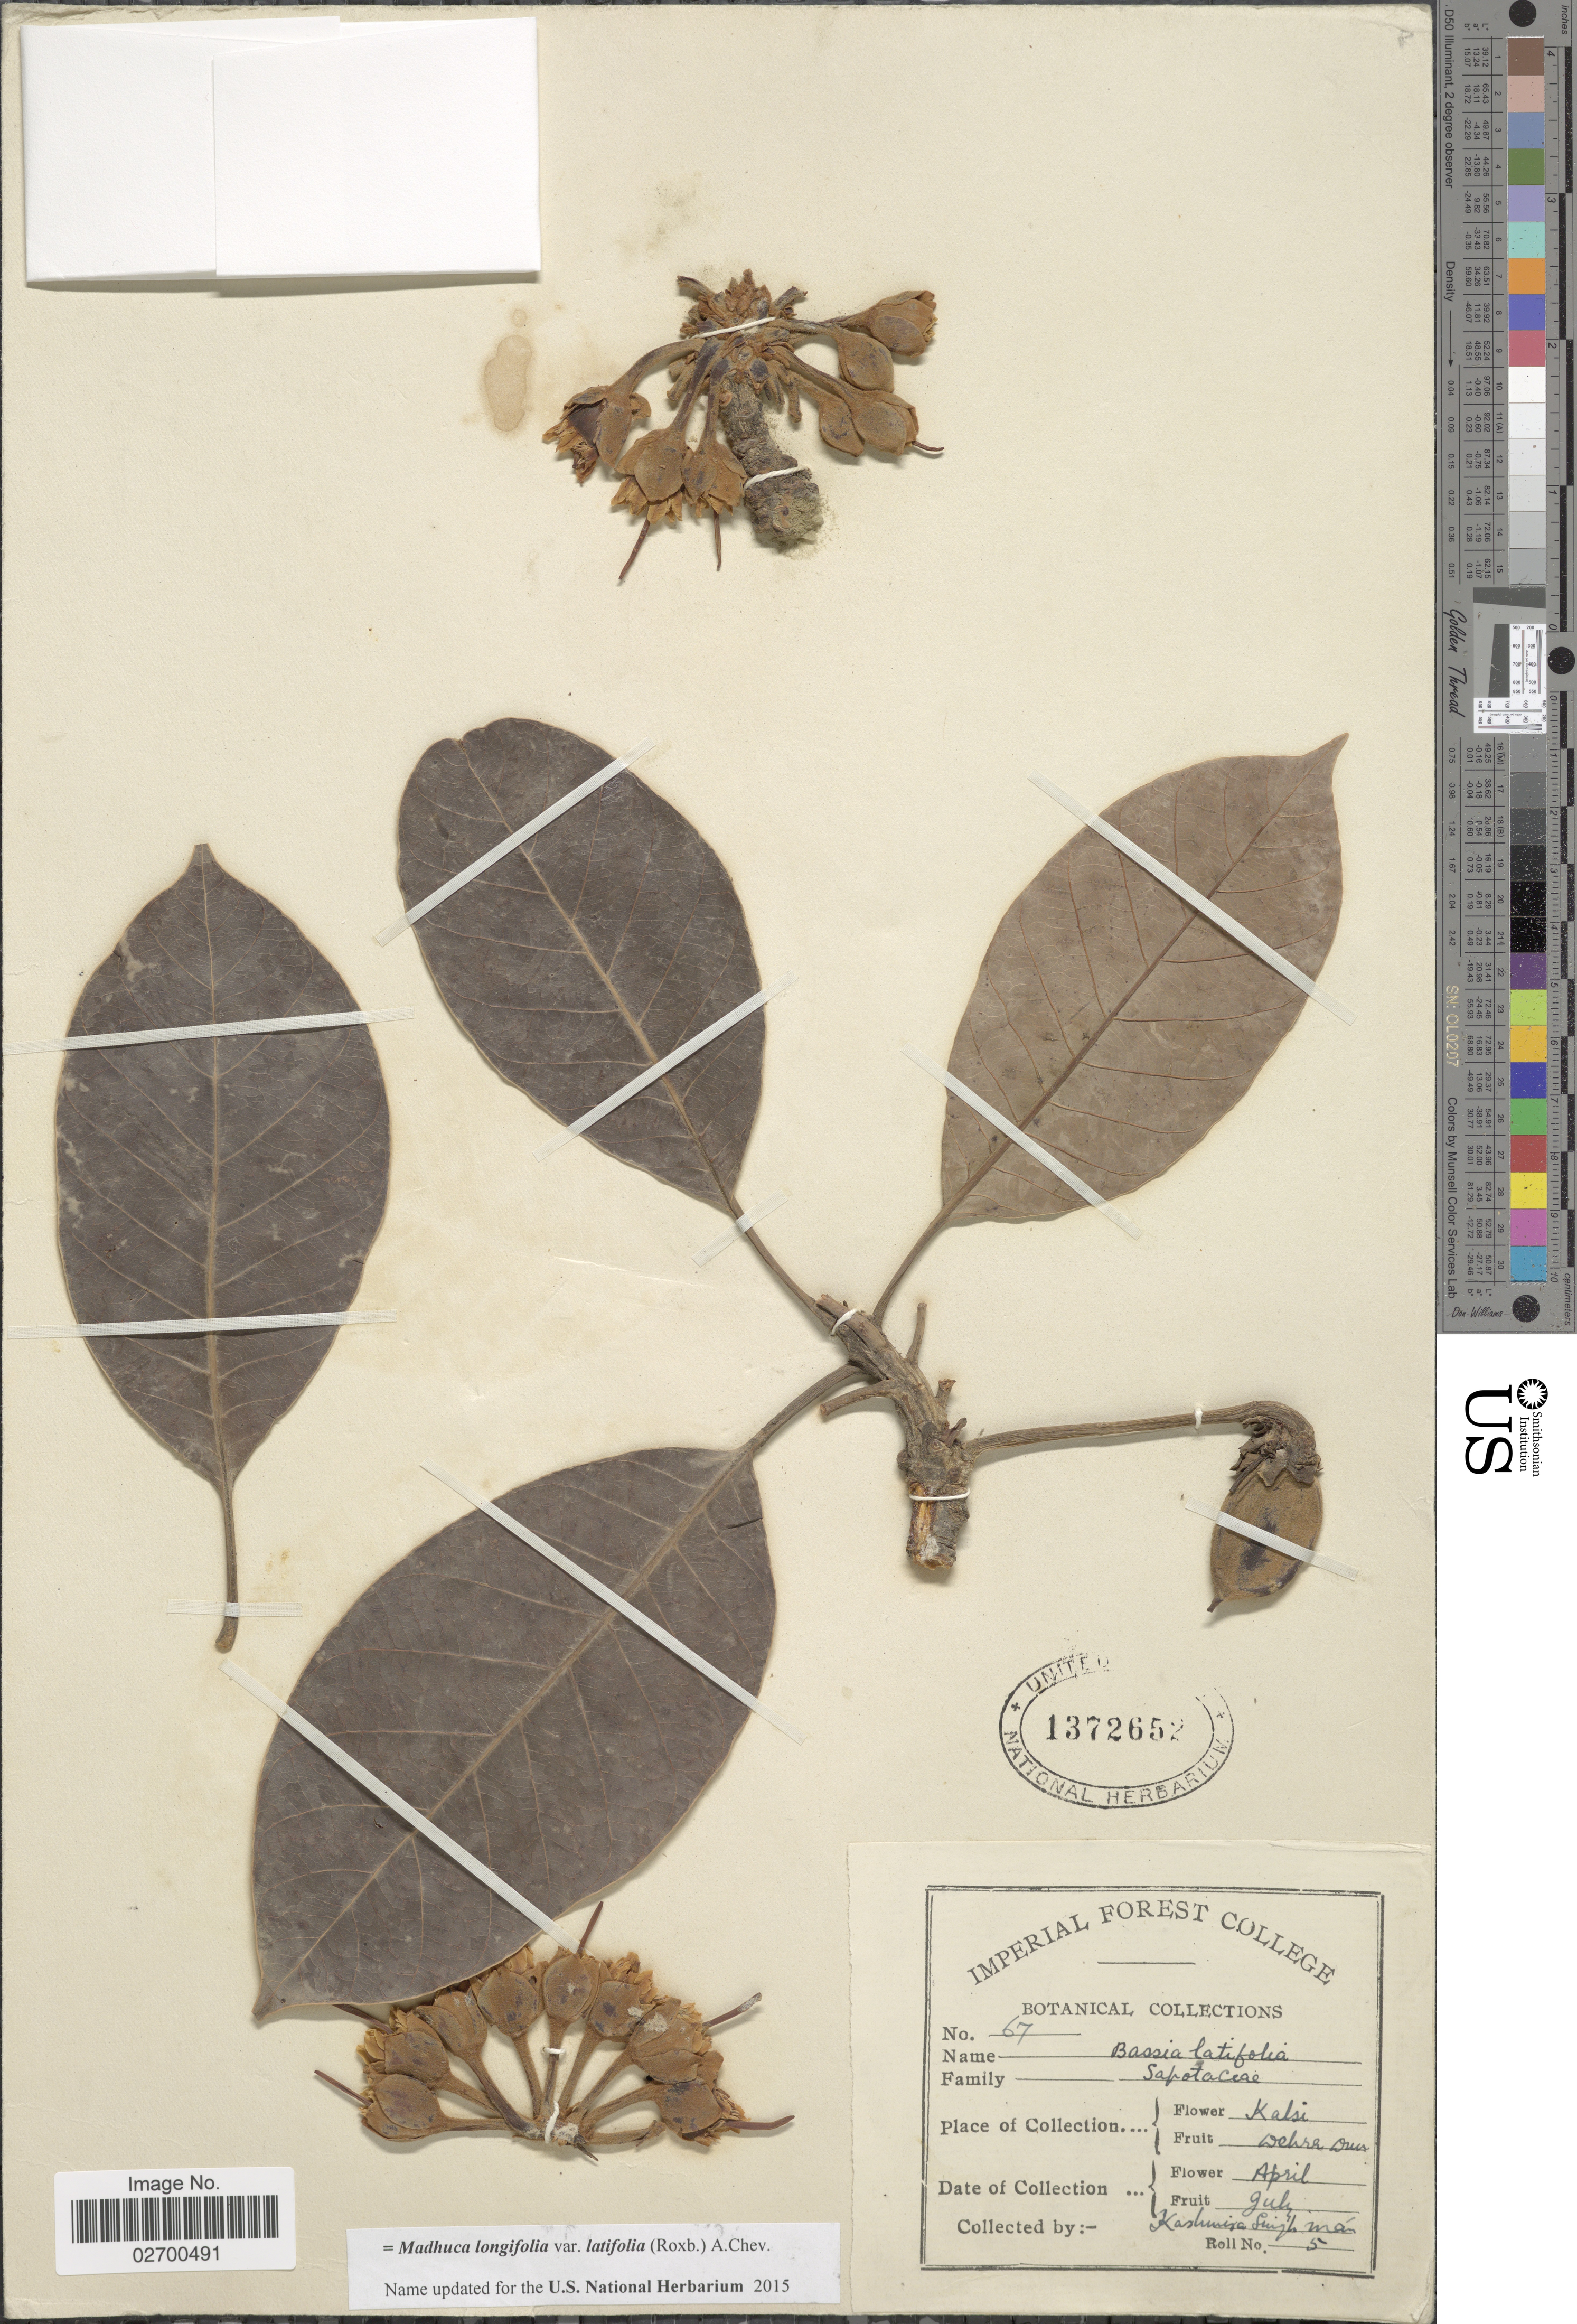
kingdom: Plantae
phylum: Tracheophyta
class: Magnoliopsida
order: Ericales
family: Sapotaceae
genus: Madhuca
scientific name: Madhuca latifolia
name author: (Roxb.) J.F. Macbr.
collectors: K. Man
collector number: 67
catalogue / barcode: US 1372652